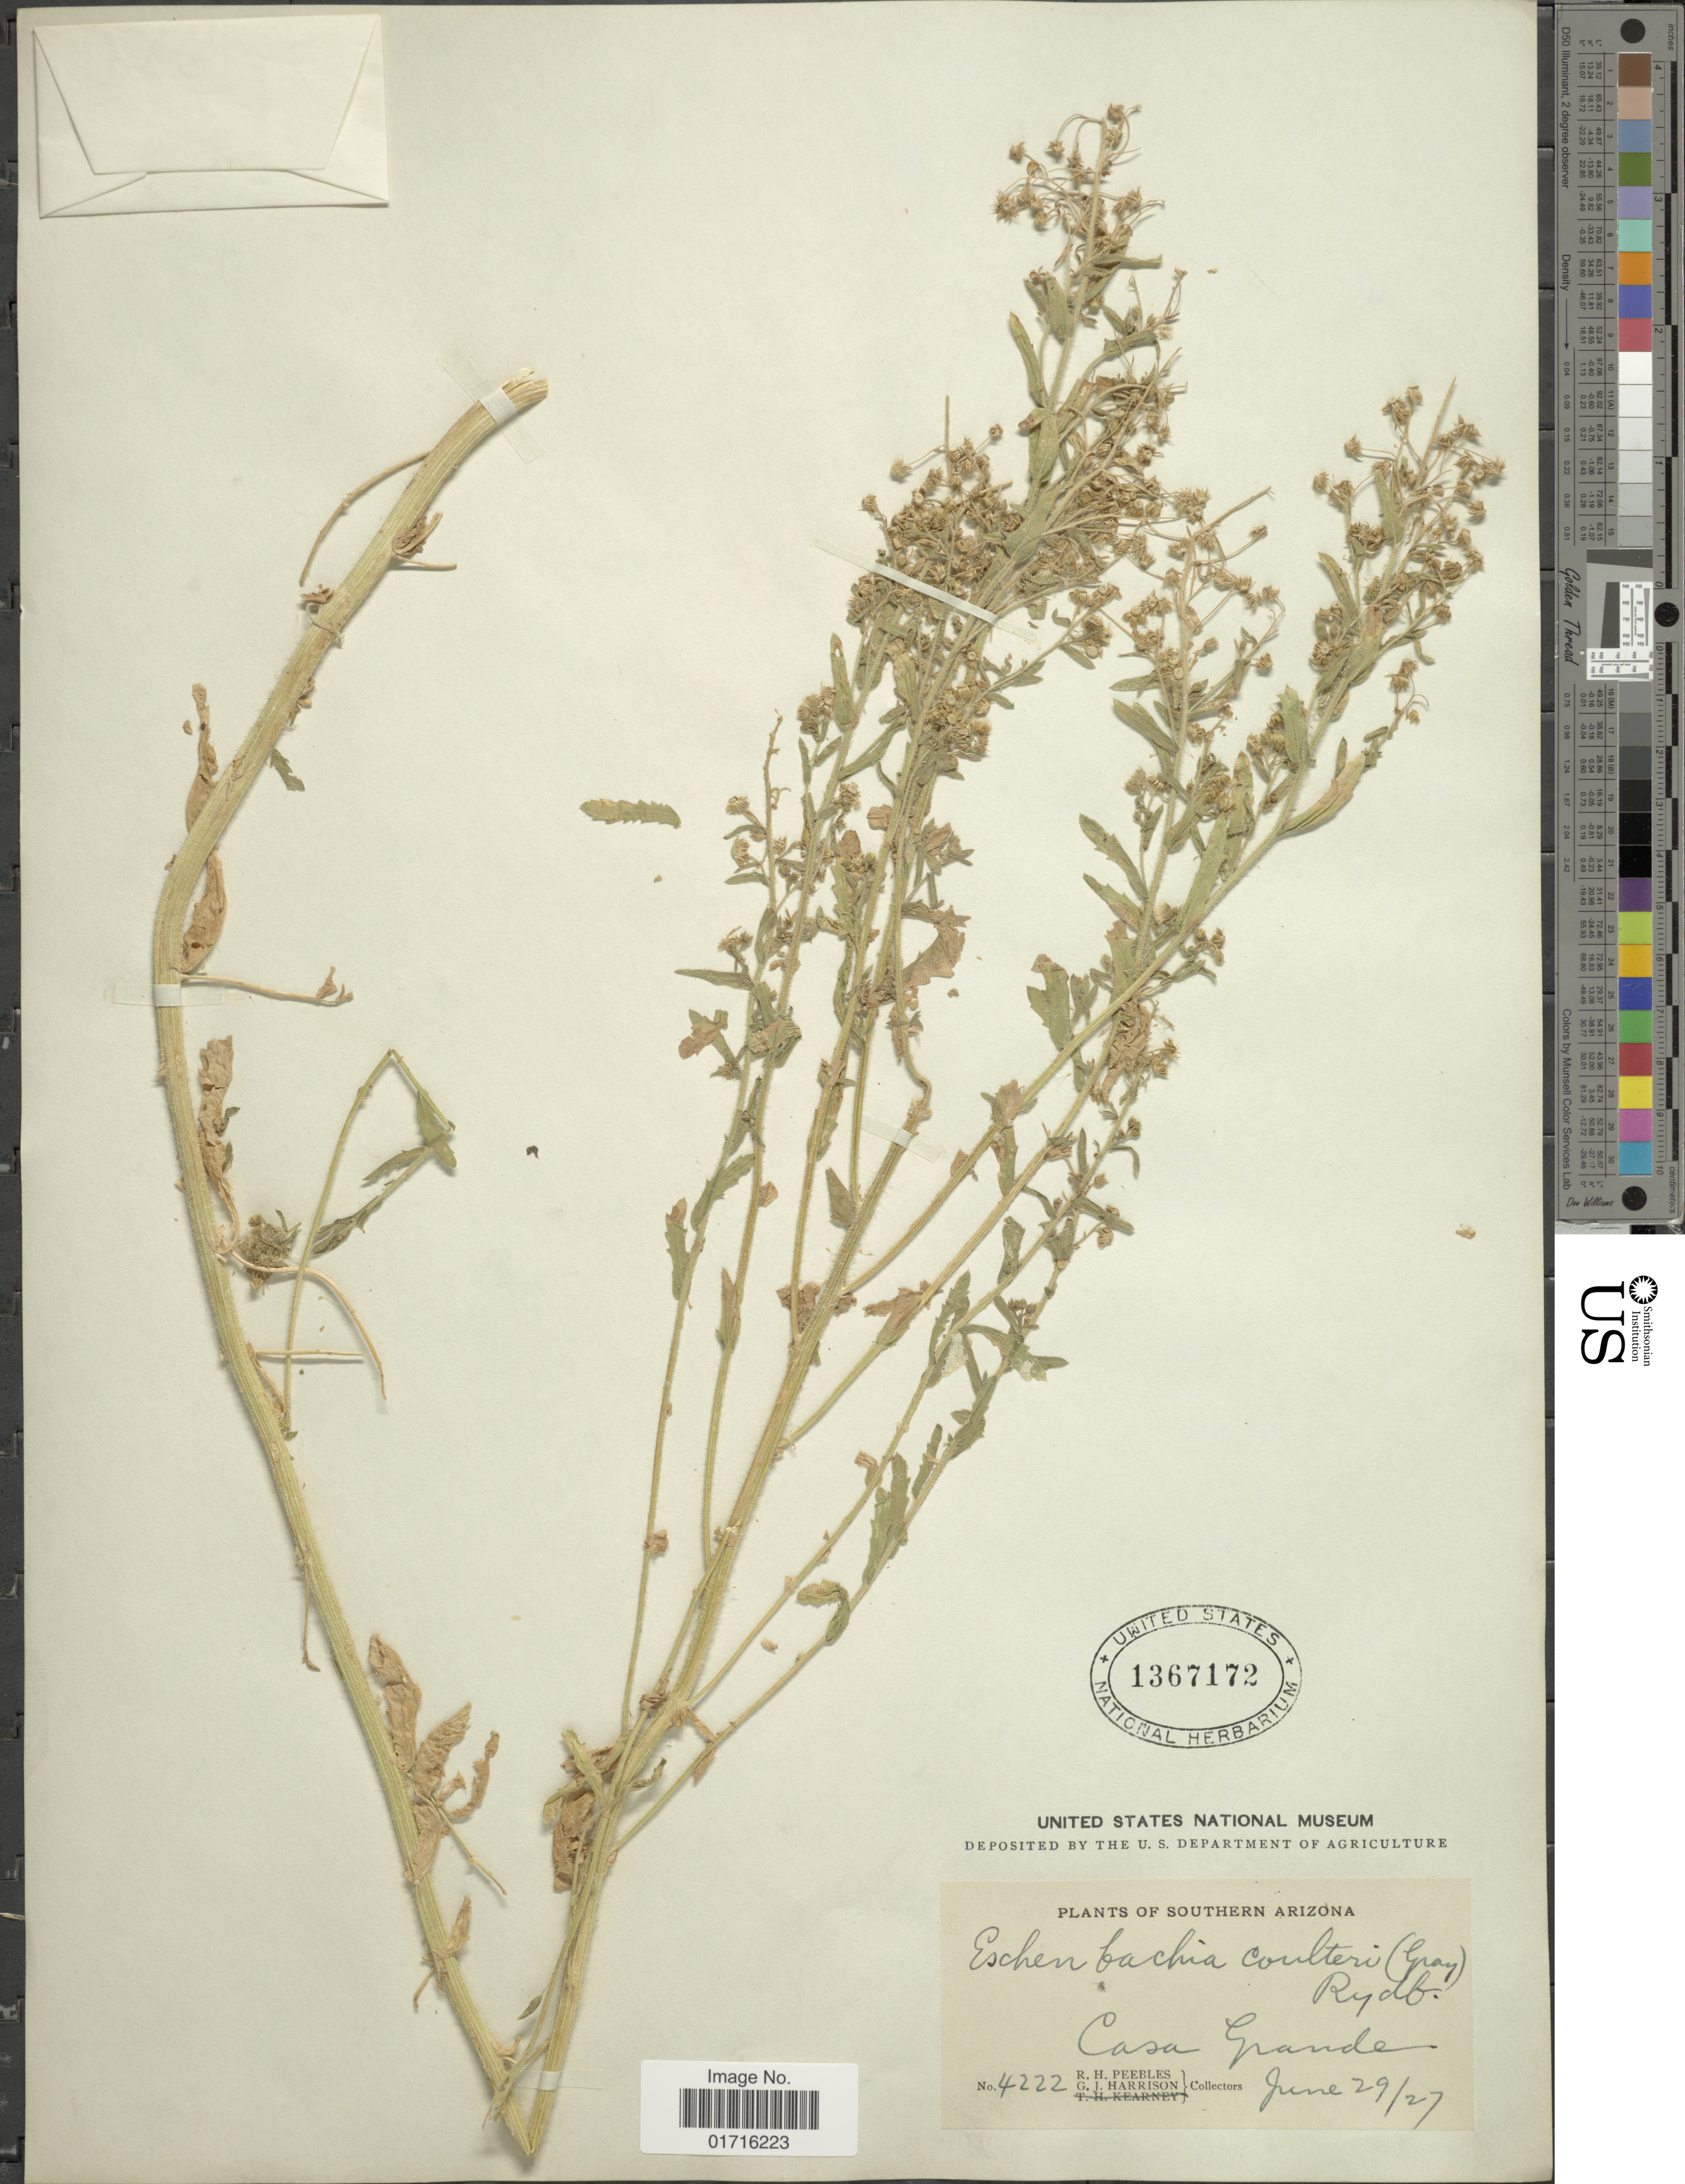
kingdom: Plantae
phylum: Tracheophyta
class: Magnoliopsida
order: Asterales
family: Asteraceae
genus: Conyza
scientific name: Conyza coulteri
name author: A. Gray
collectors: R. H. Peebles & G. J. Harrison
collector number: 4222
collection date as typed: Transcribed d/m/y: 29/6/27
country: United States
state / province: Arizona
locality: Southern Arizona, Casa Grande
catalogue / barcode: US 1367172